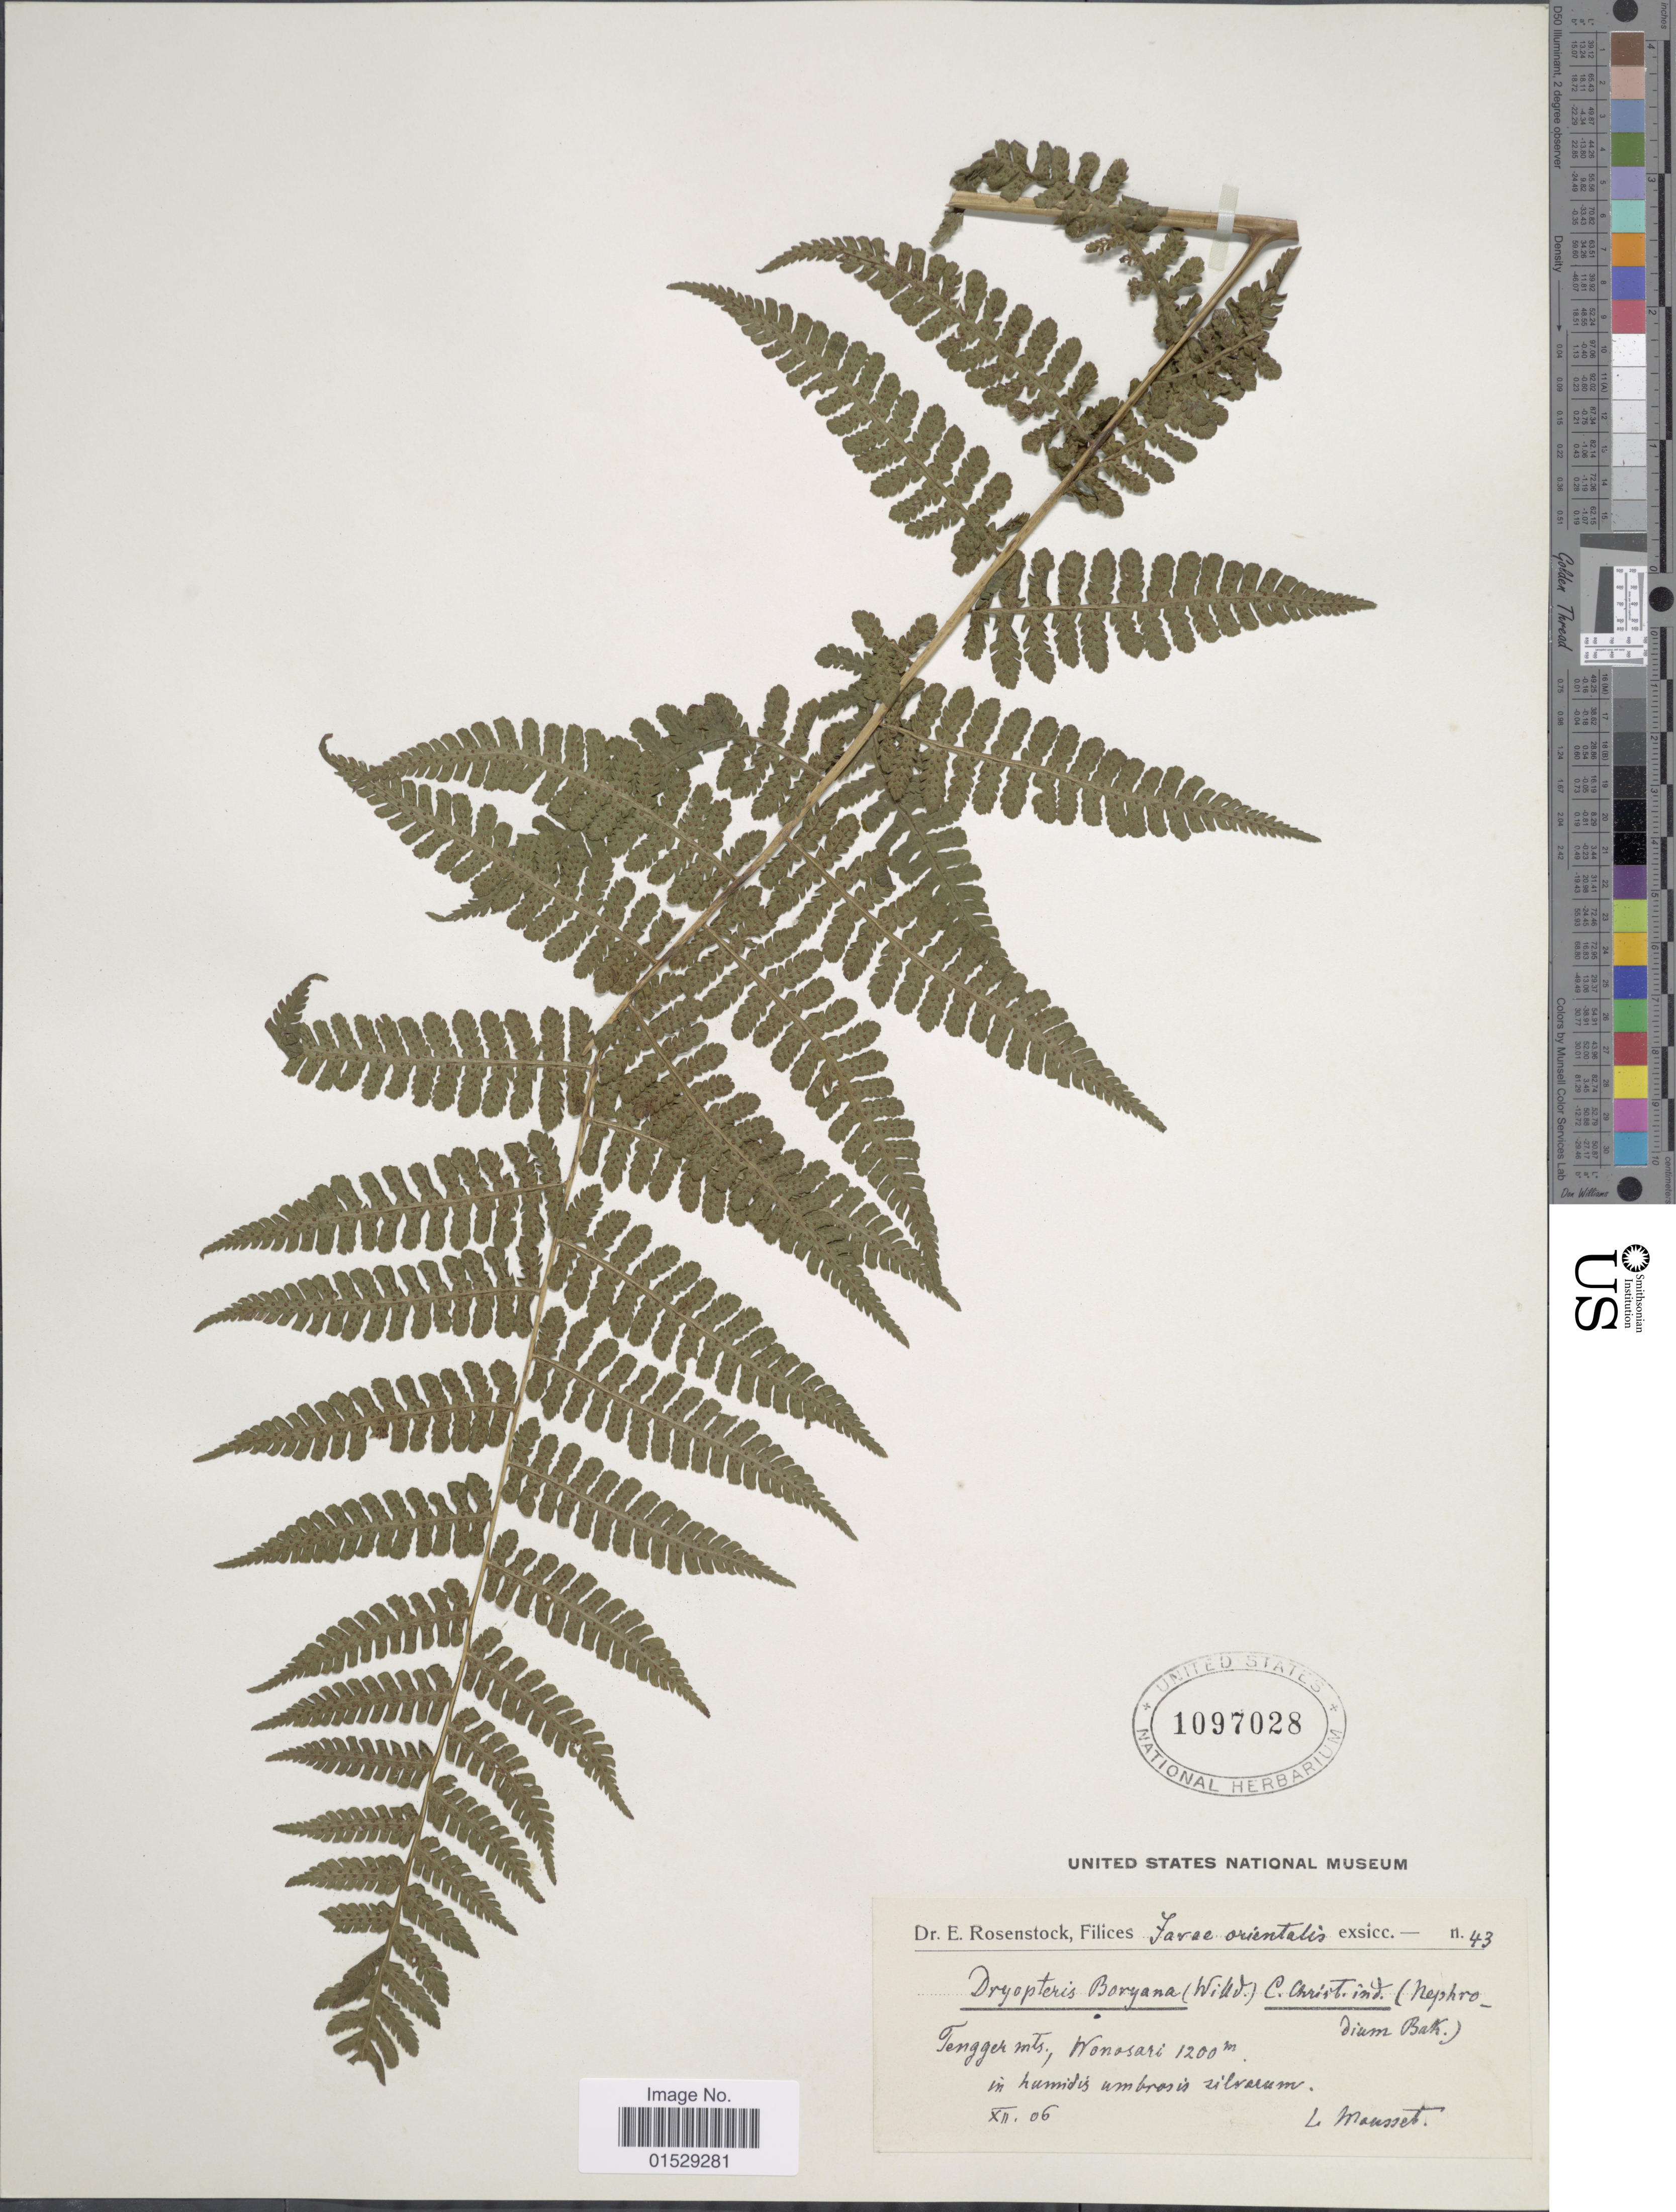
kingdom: Plantae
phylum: Tracheophyta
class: Polypodiopsida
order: Polypodiales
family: Athyriaceae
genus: Deparia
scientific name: Deparia boryana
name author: (Willd.) M. Kato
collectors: Mousset, --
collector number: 43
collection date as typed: Transcribed d/m/y: /12/6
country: Indonesia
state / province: Java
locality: Tengger Mts., Wonosari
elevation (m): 1200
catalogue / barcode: US 1097028